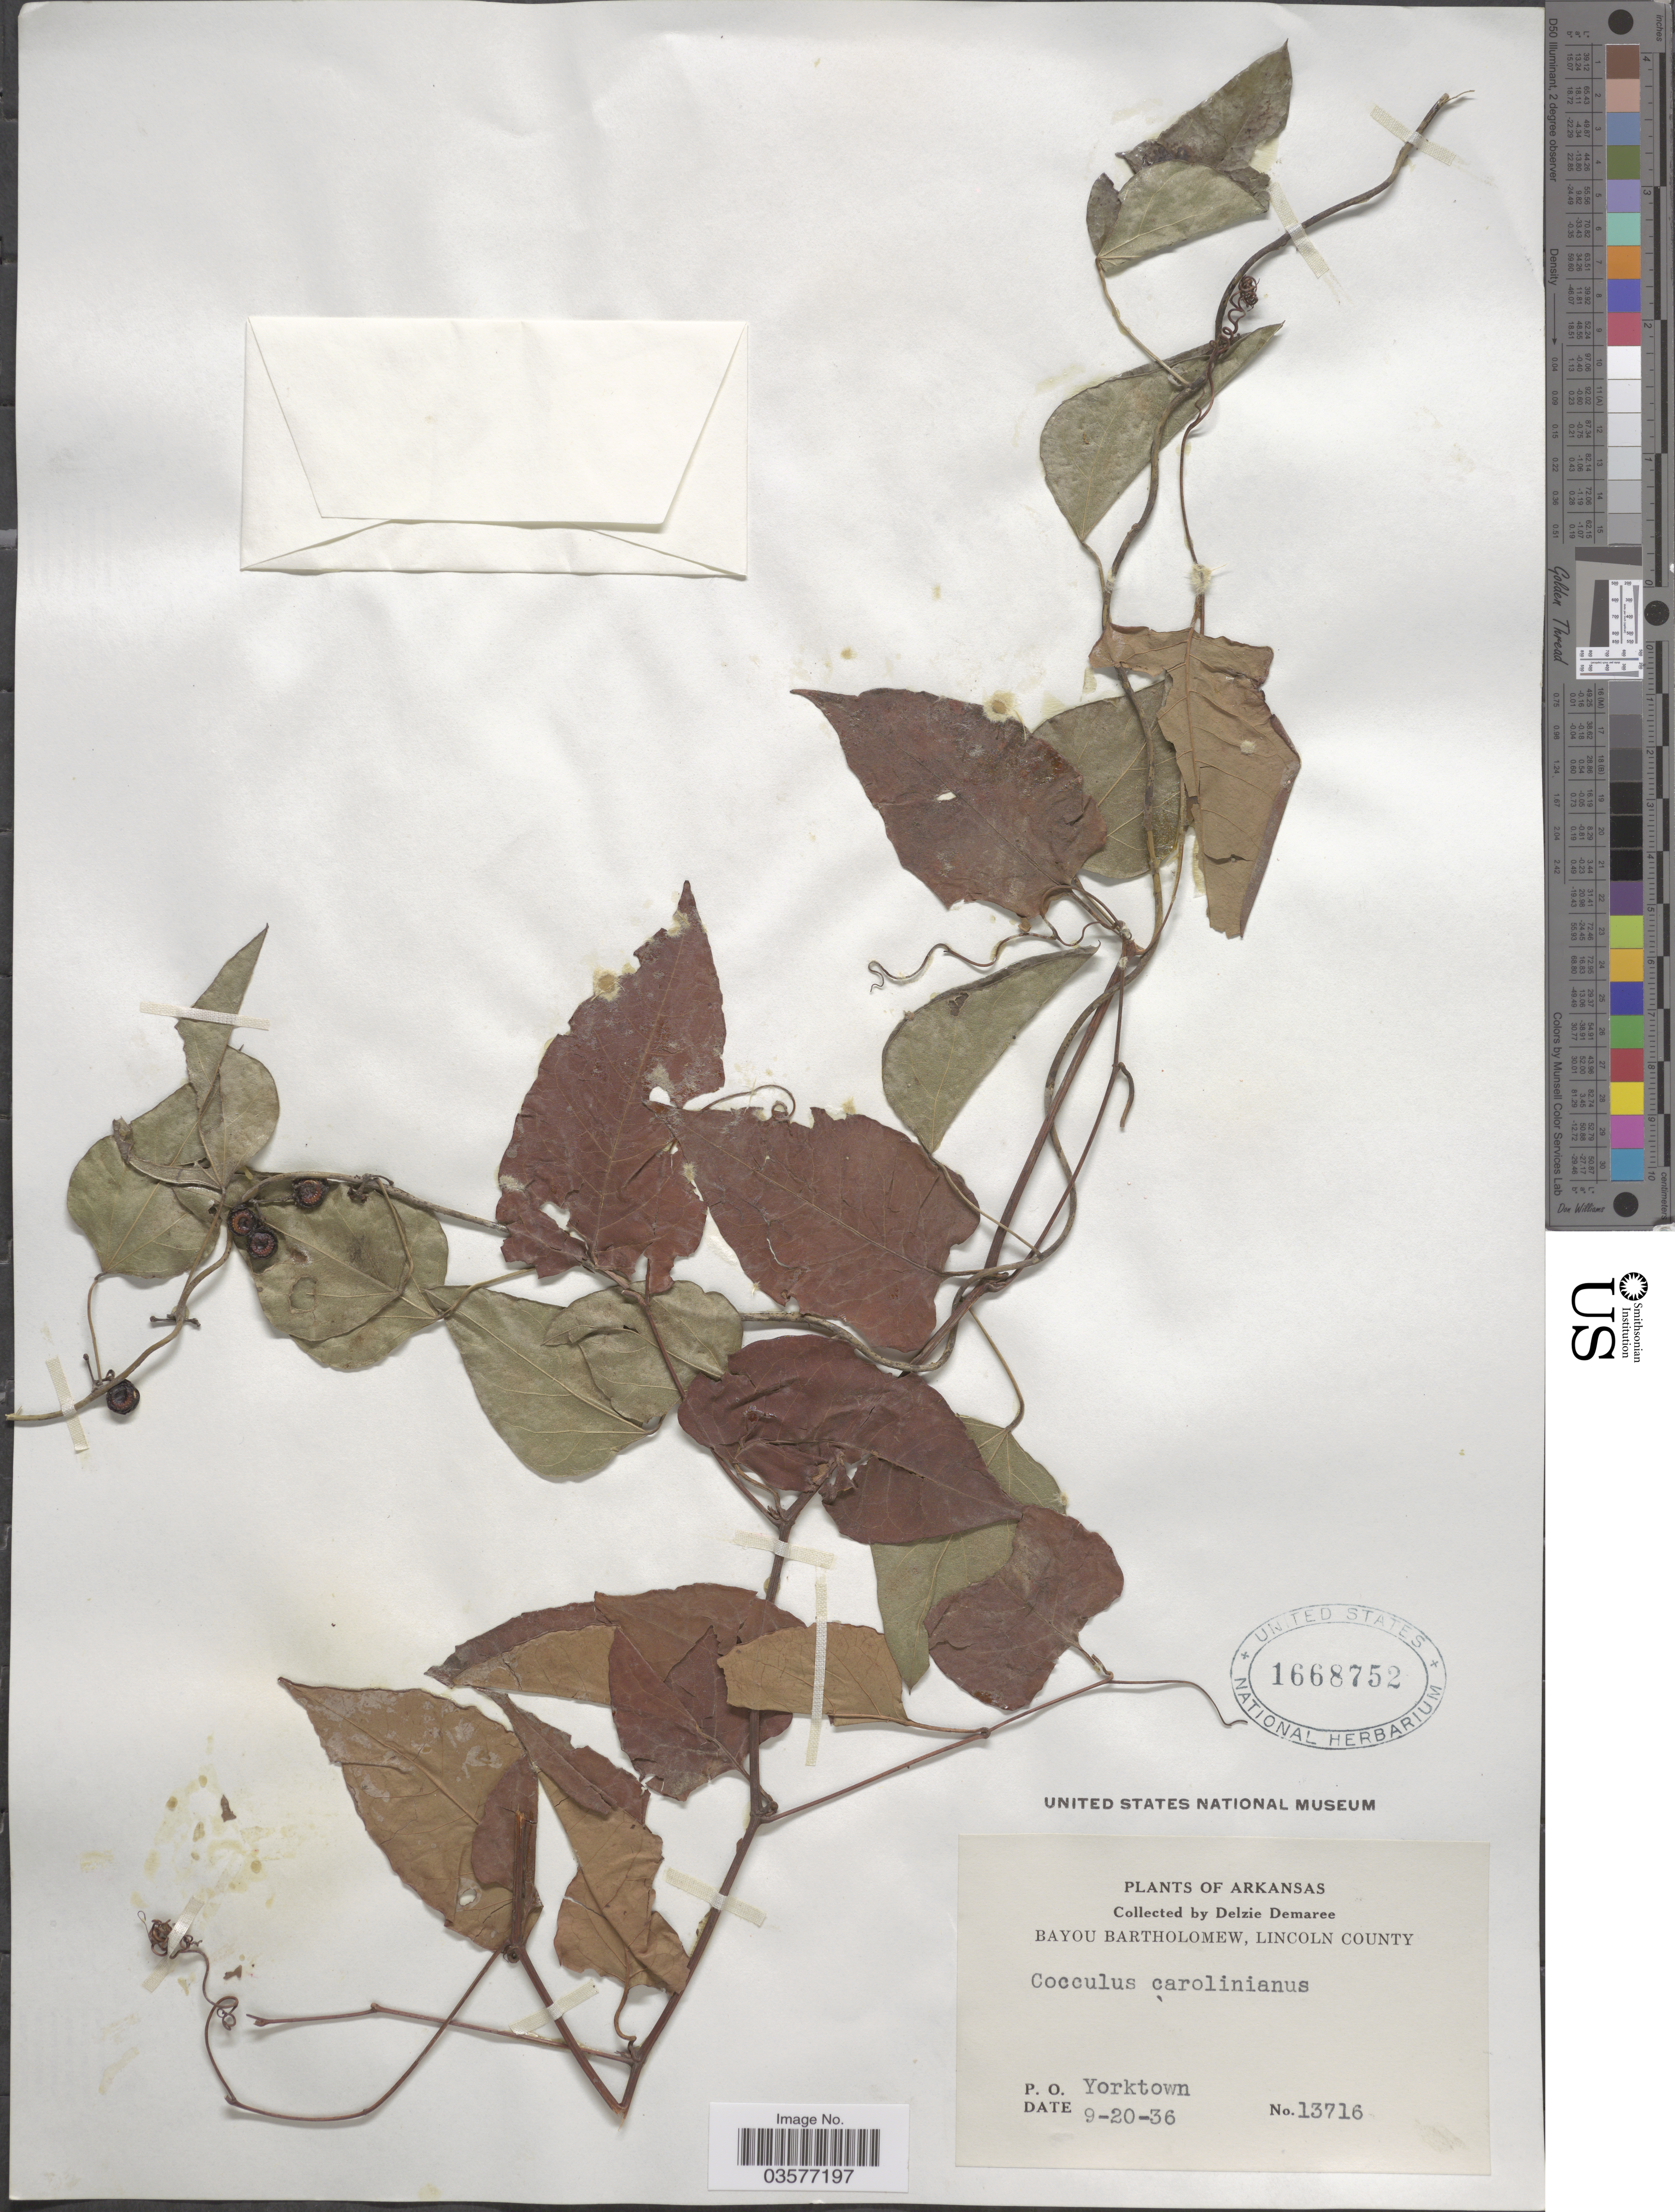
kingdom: Plantae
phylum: Tracheophyta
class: Magnoliopsida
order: Ranunculales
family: Menispermaceae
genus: Cocculus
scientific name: Cocculus carolinus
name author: (L.) DC.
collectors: D. Demaree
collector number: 13716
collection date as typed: Transcribed d/m/y: 20/9/36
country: United States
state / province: Arkansas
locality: Bayou Bartholomew, Lincoln County. P.O. Yorktown.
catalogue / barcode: US 1668752